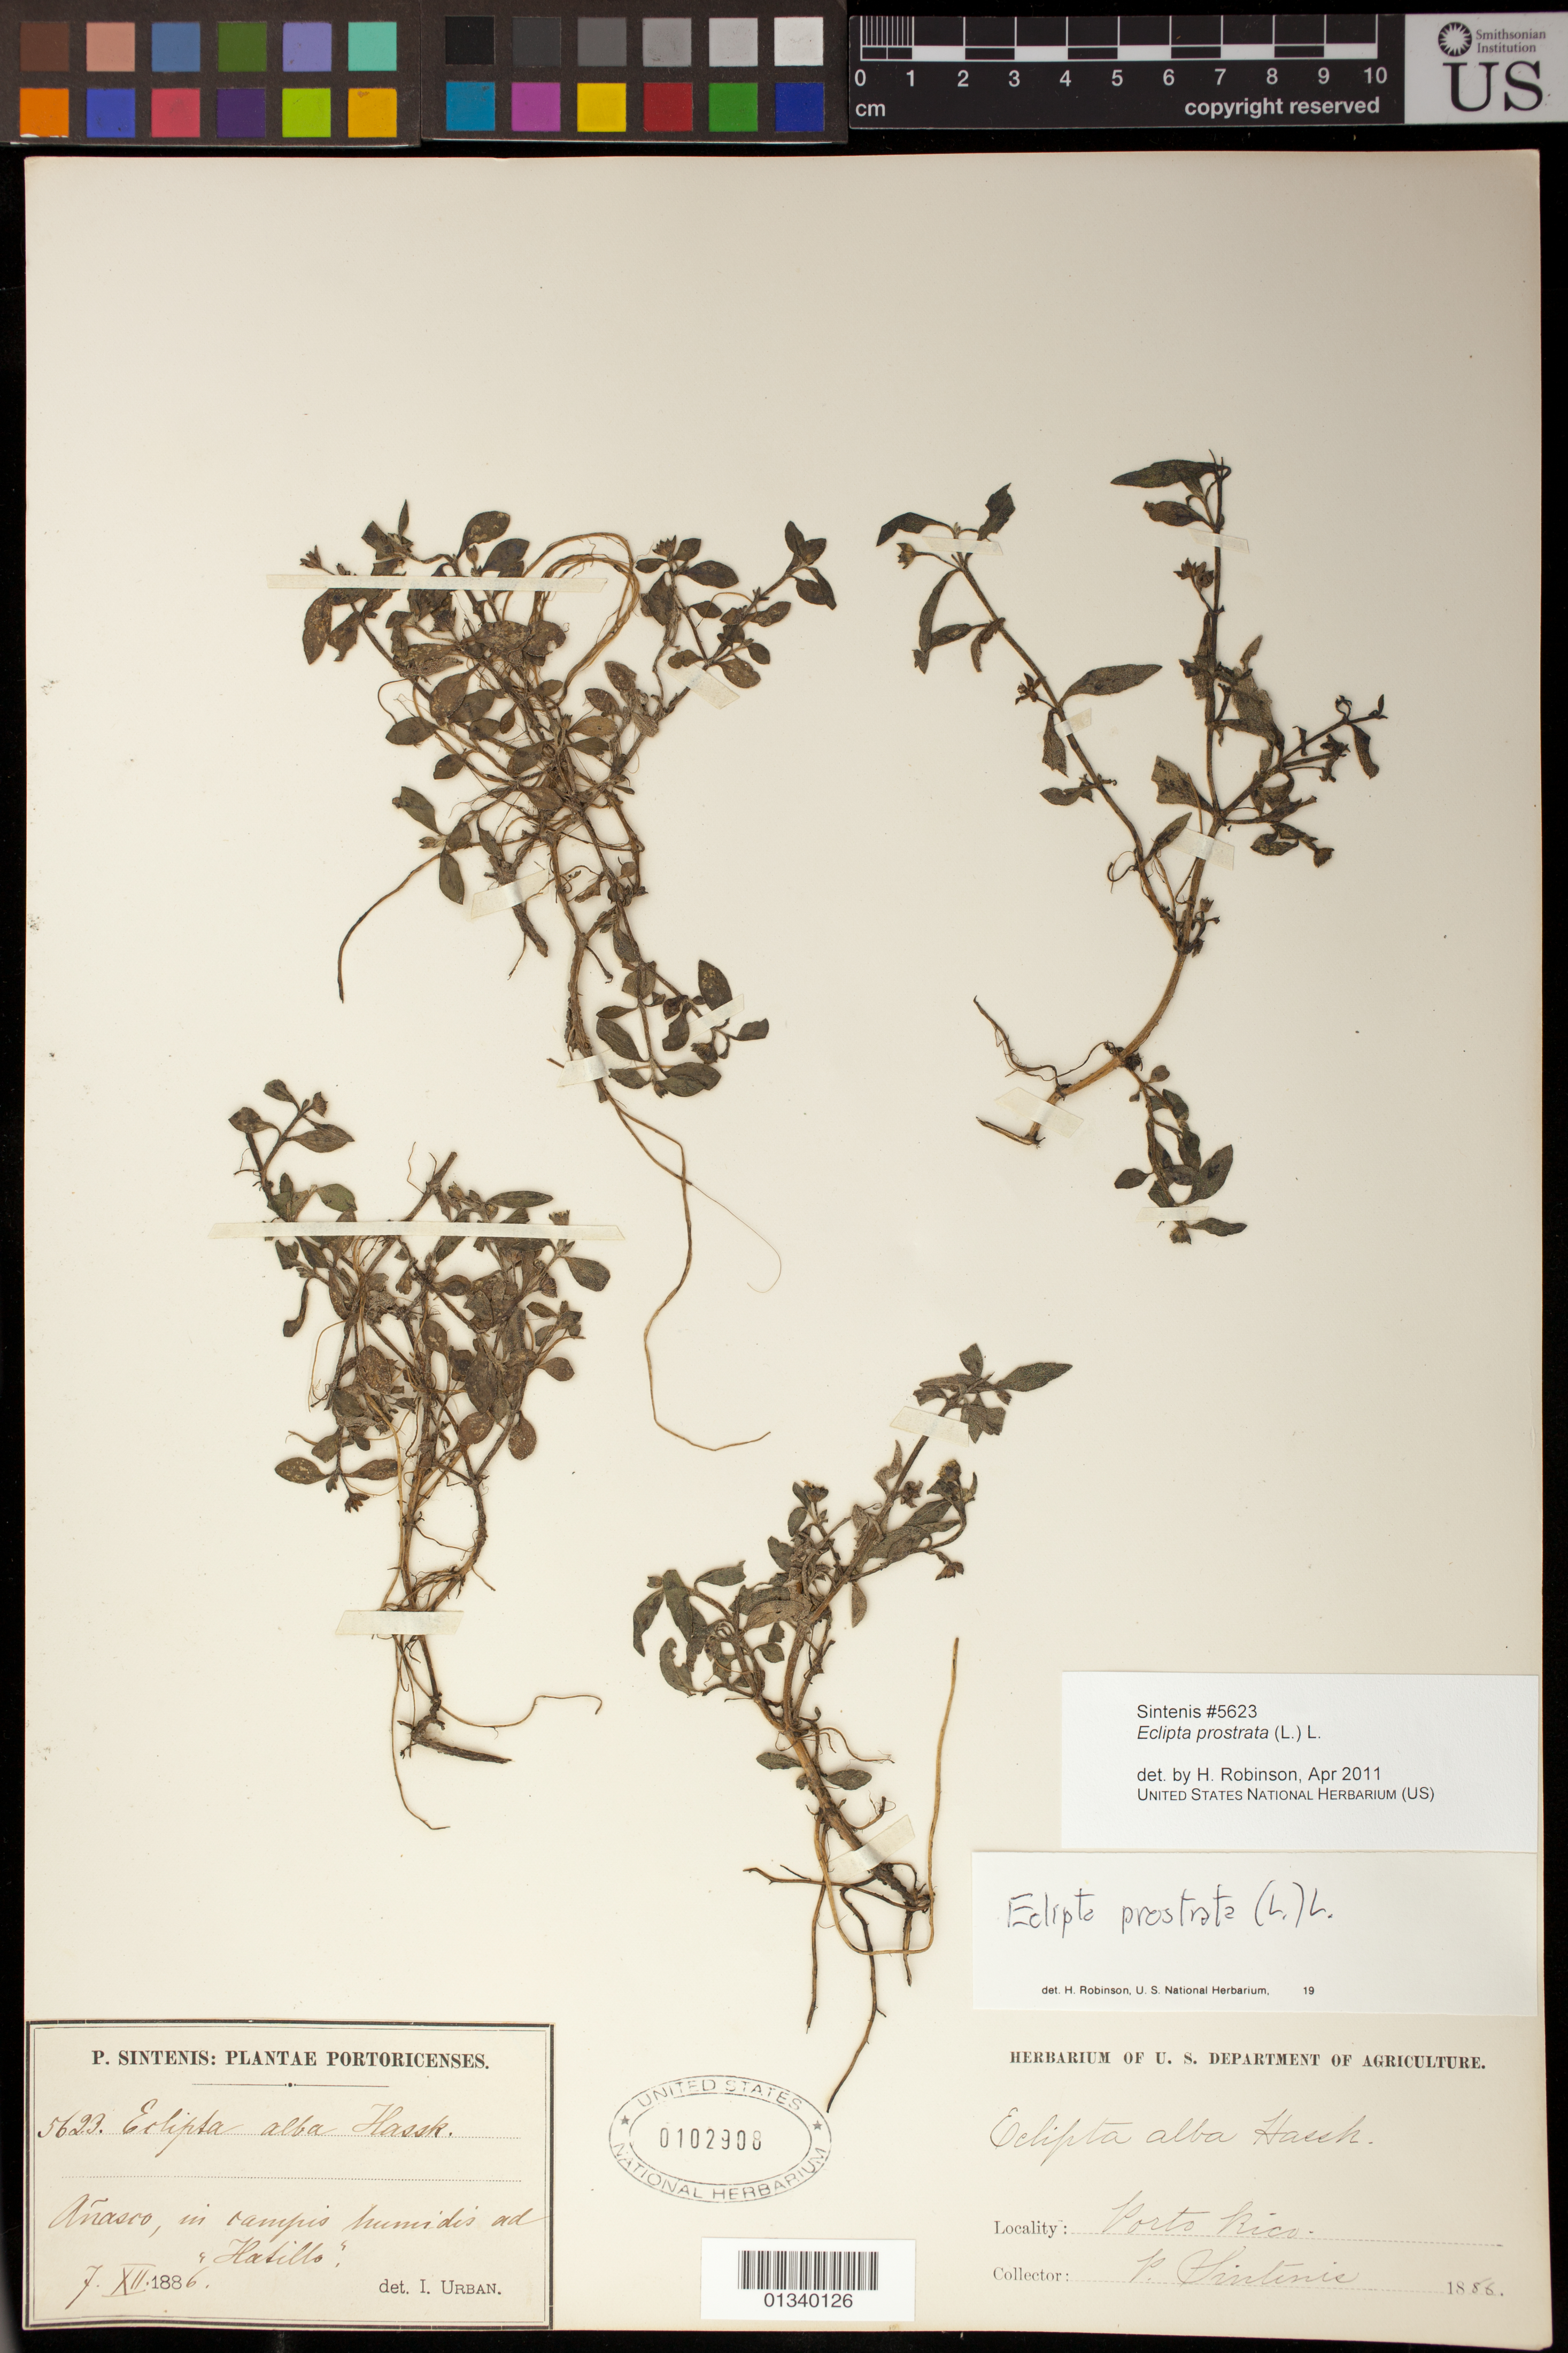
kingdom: Plantae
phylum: Tracheophyta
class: Magnoliopsida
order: Asterales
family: Asteraceae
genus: Eclipta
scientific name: Eclipta prostrata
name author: (L.) L.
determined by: Robinson, Harold E., (US)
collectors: P. Sintenis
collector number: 5623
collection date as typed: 07 Dec 1886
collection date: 1886-12-07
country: Puerto Rico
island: Greater Antilles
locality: Prope Anasco in campis humidis ad Hatillo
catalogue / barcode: US 102908